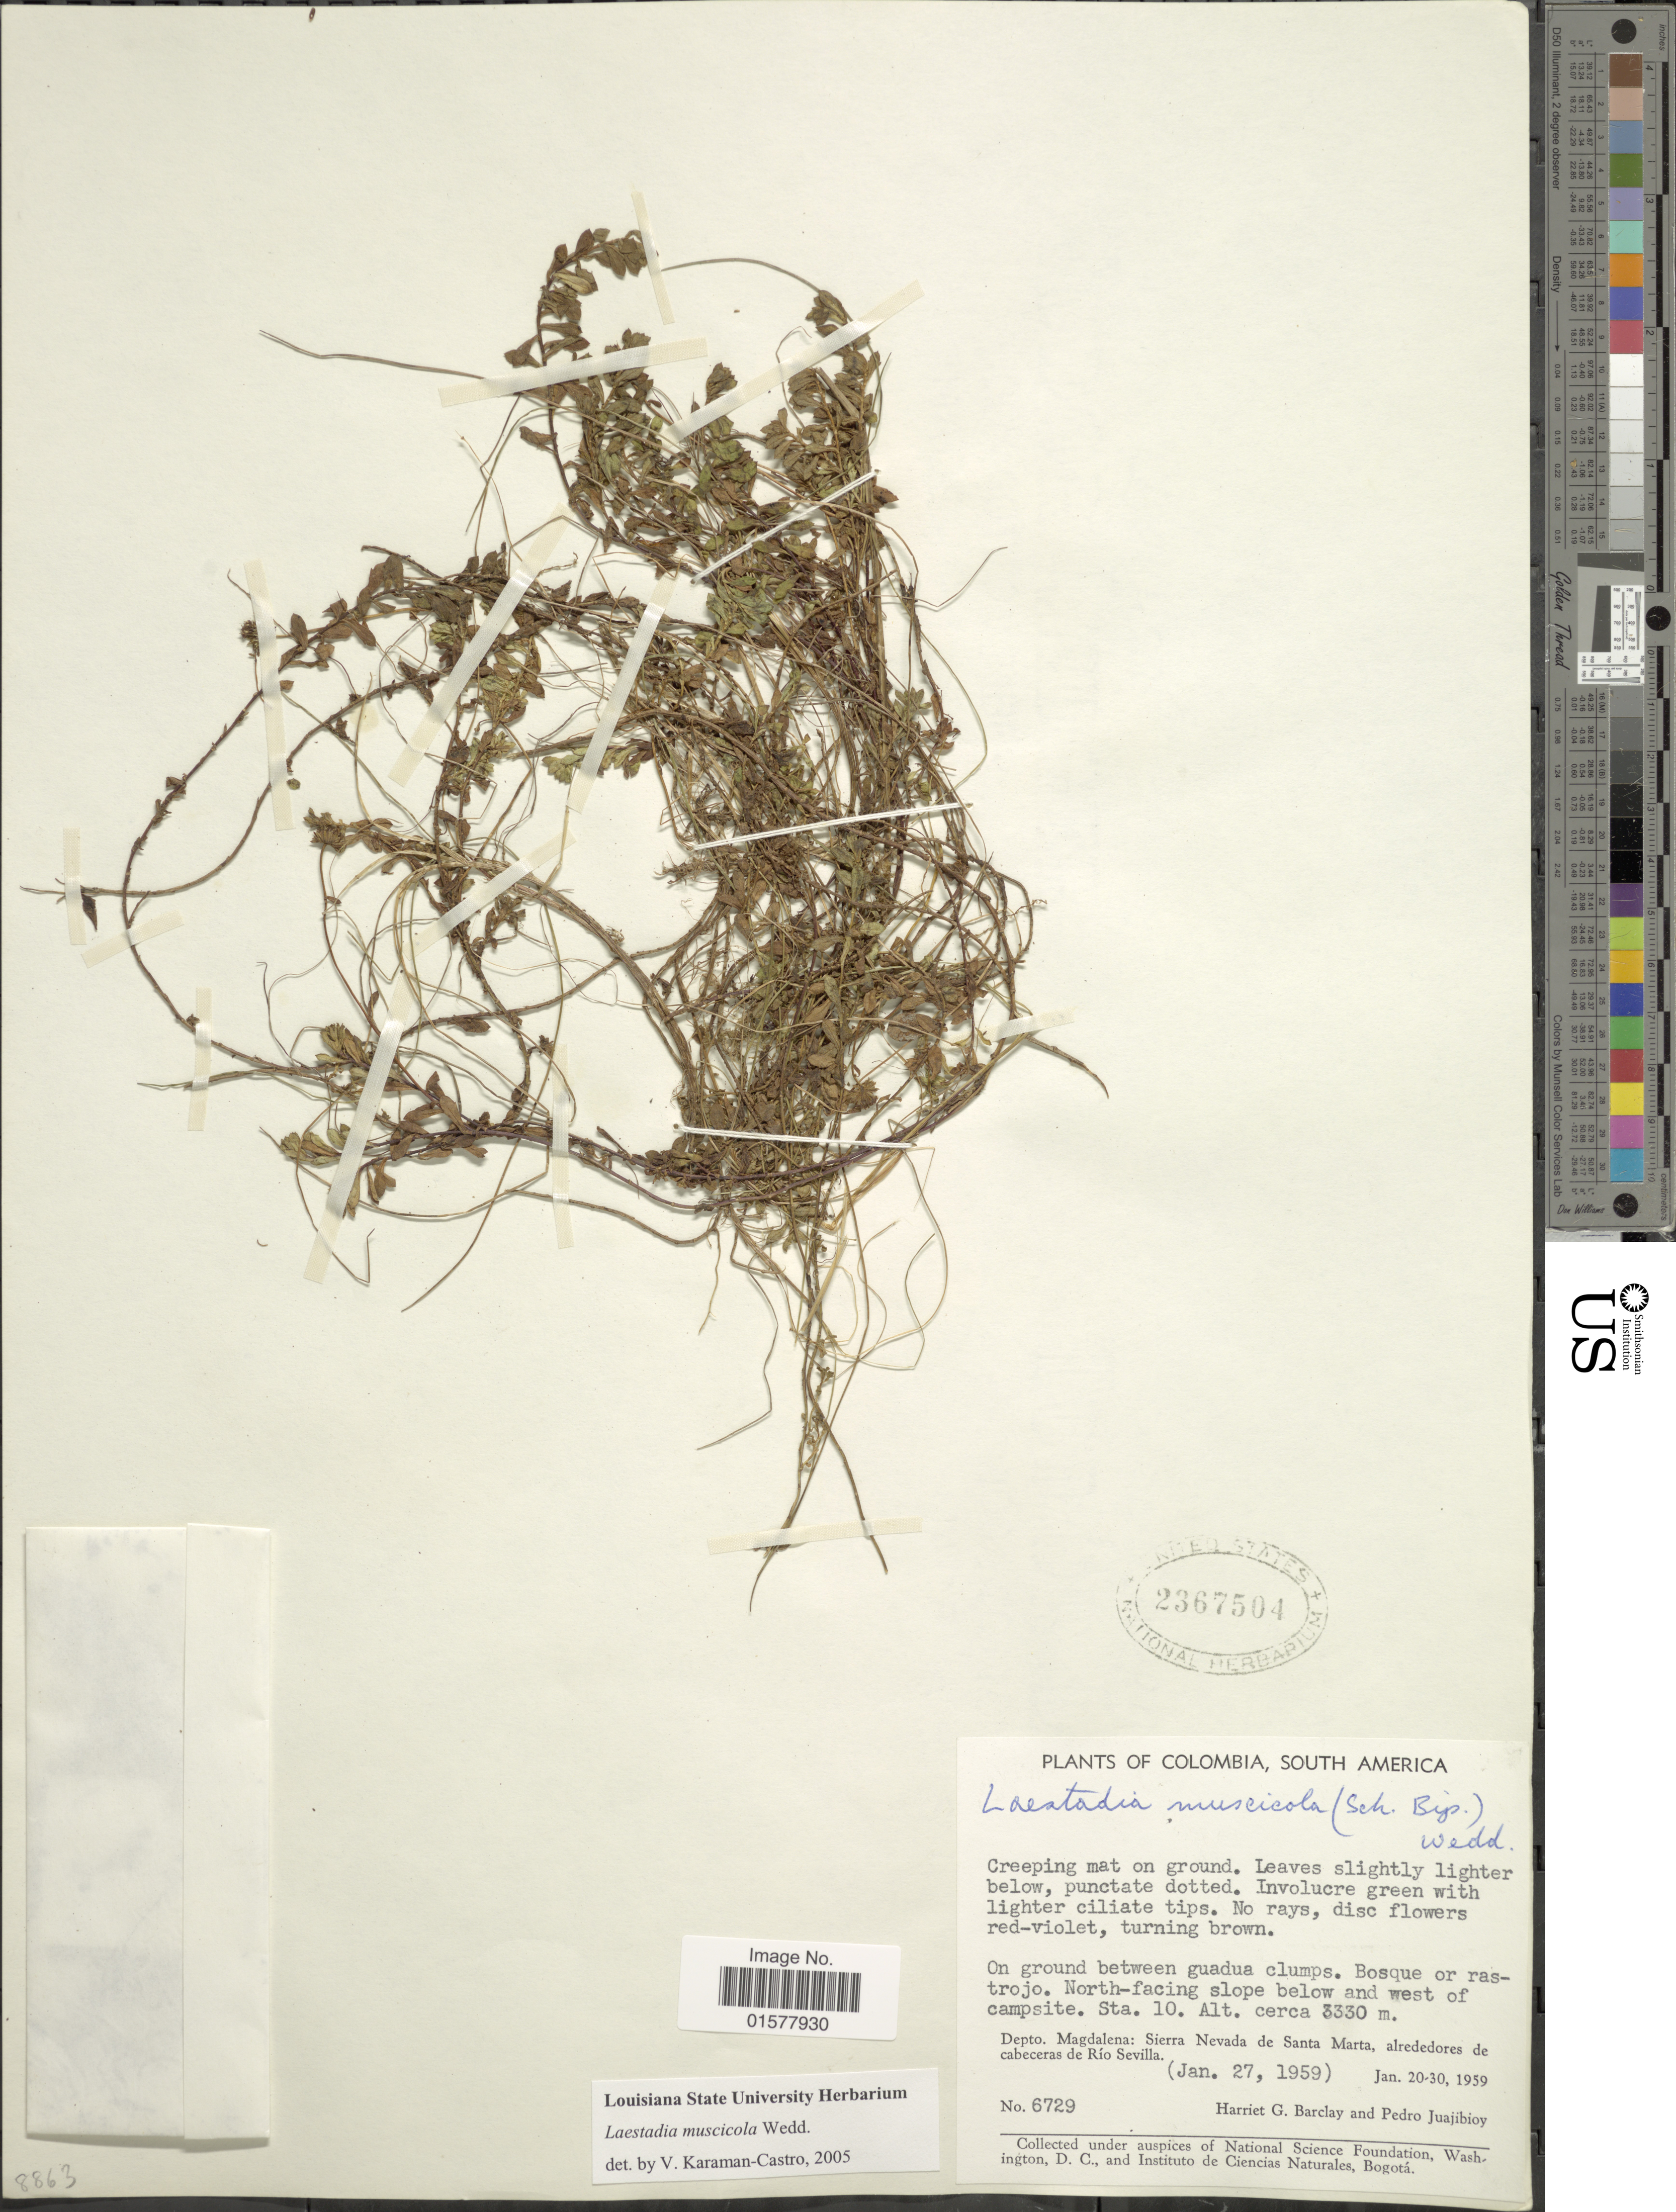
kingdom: Plantae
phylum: Tracheophyta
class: Magnoliopsida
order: Asterales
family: Asteraceae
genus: Laestadia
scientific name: Laestadia muscicola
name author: Wedd.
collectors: H. G. Barclay & P. Juajibioy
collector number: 6729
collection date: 1959-01-20/1959-01-30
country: Colombia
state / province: Magdalena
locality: North-facing slope below and west of campsite, Sta. 10 Depto. Magdalena: Sierra Nevada de Santa Marta, alrededor de cabeceras de Rio Sevilla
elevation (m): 3330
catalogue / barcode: US 2367504